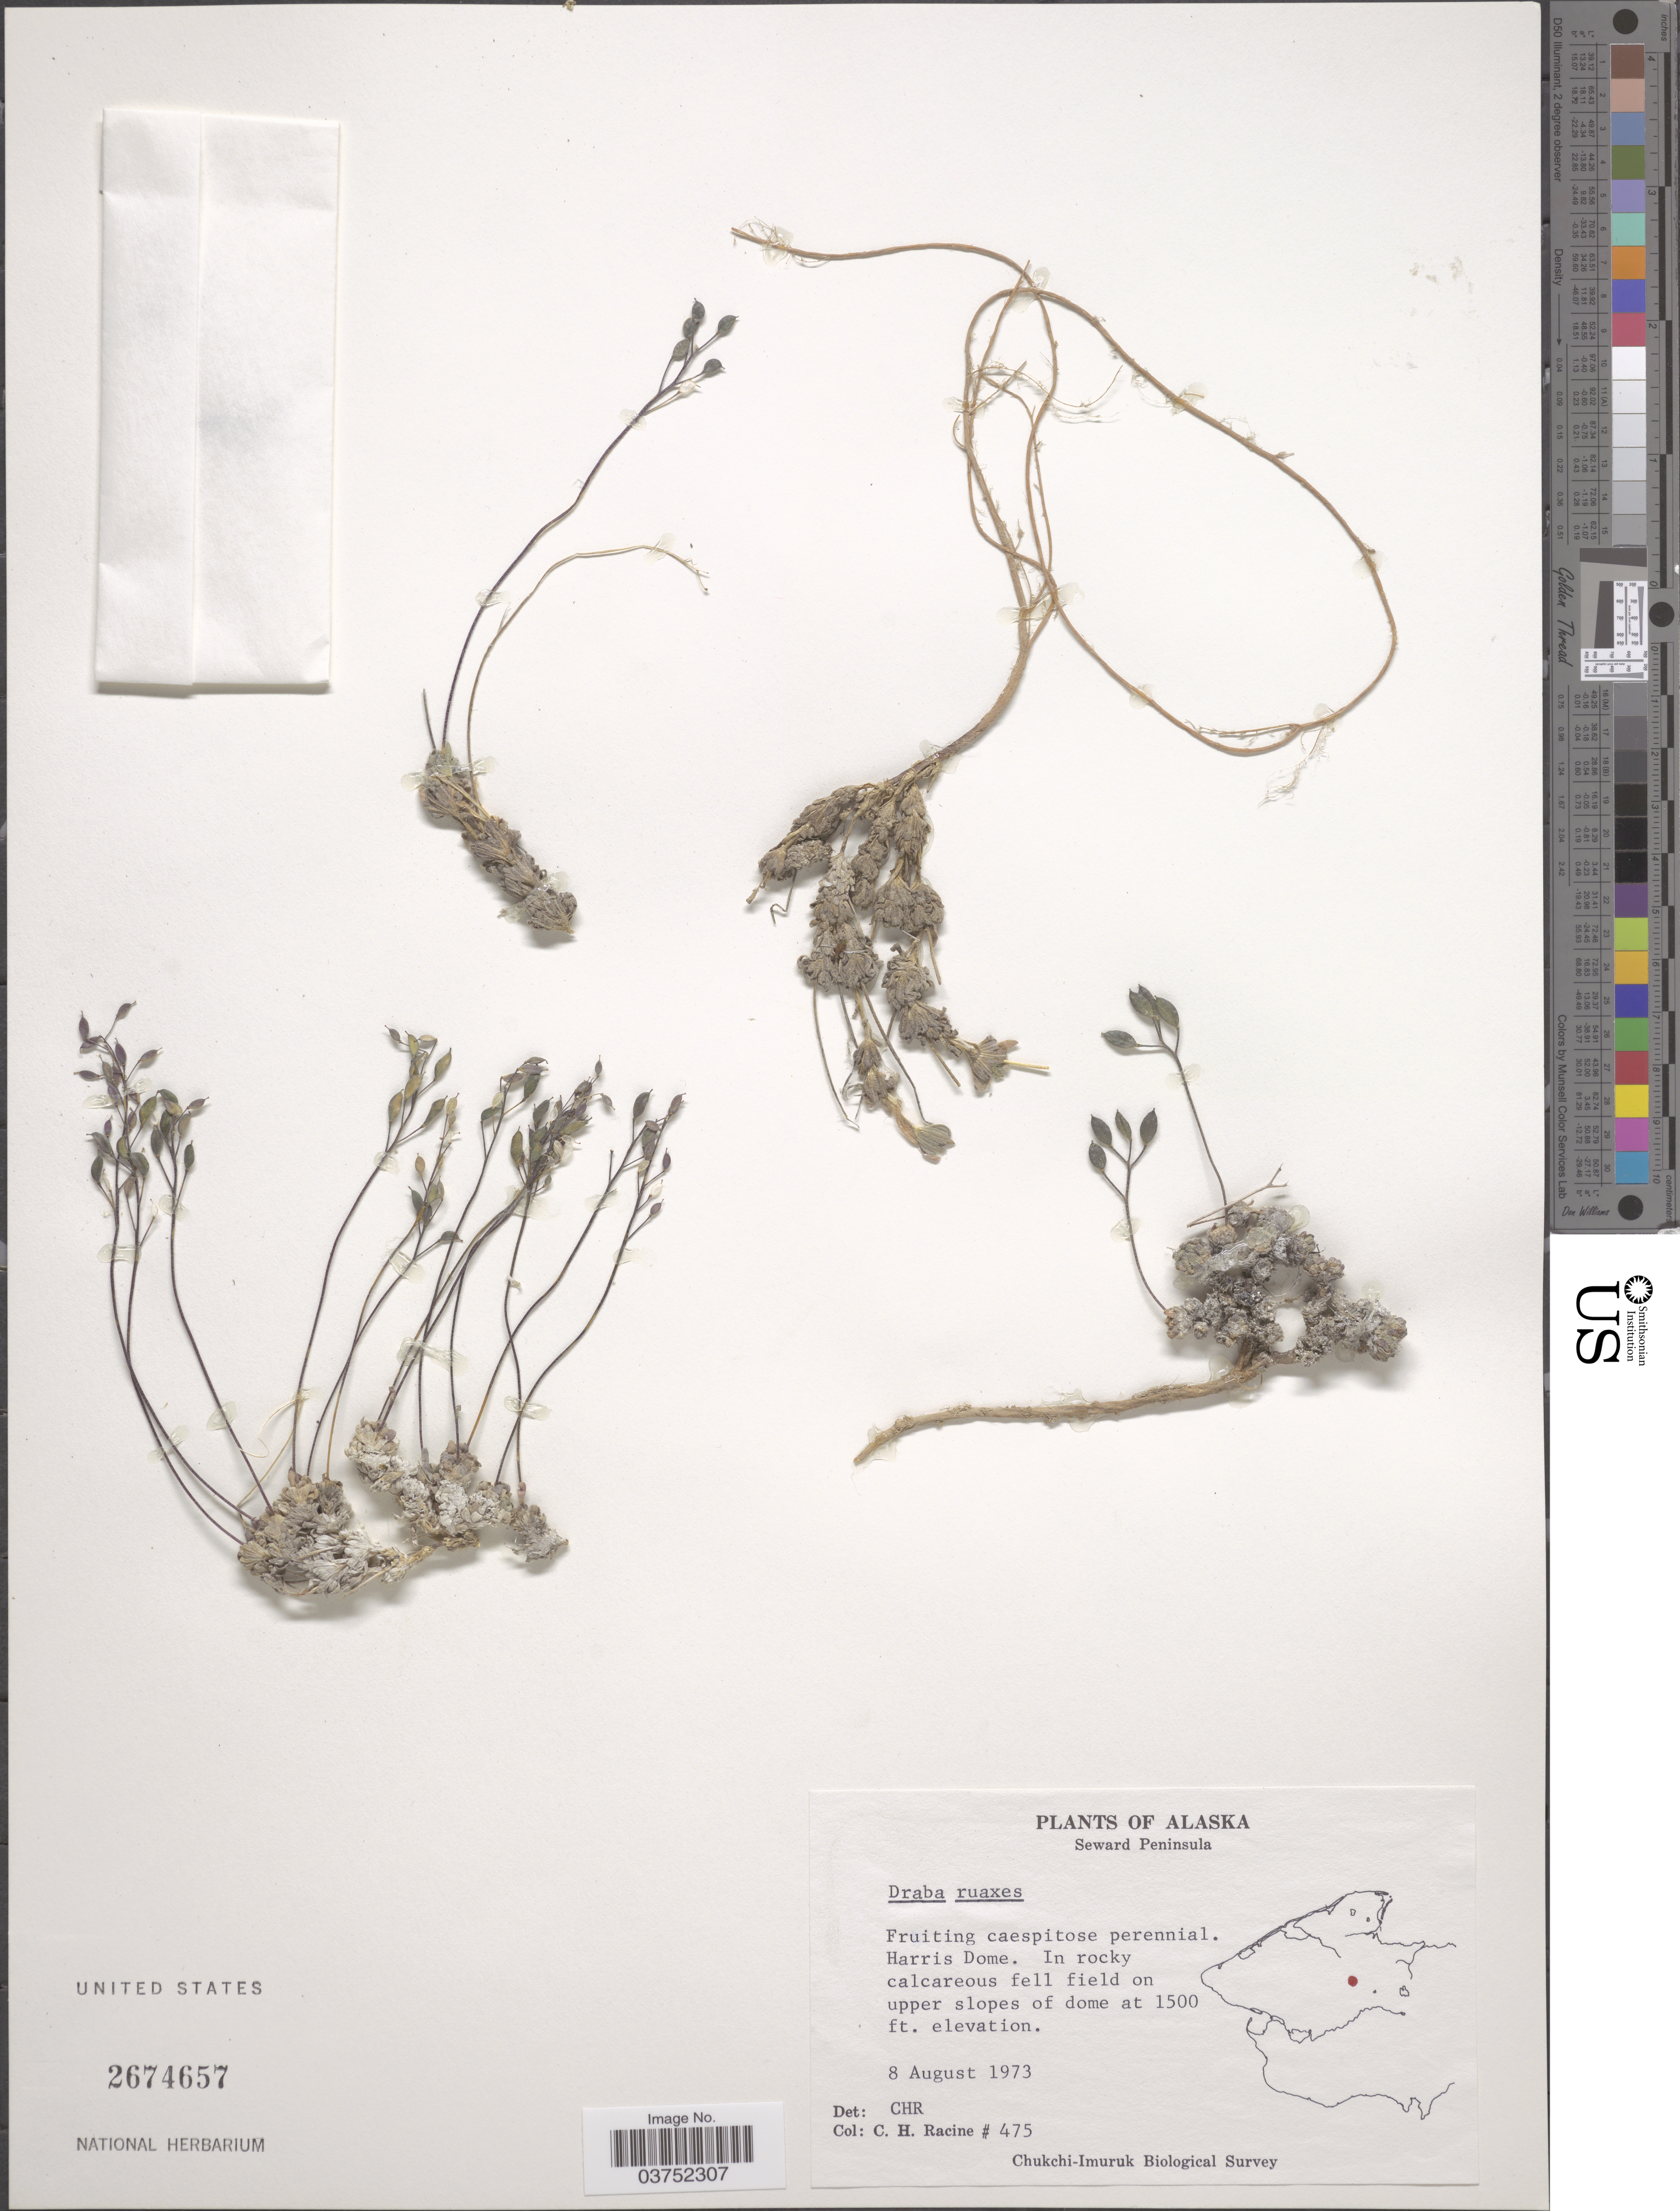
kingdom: Plantae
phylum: Tracheophyta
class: Magnoliopsida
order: Brassicales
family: Brassicaceae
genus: Draba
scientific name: Draba ruaxes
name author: (A. Gray) Payson & H. St. John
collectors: C. Racine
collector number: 475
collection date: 1973-08-08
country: United States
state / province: Alaska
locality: Seward Peninsula. Harris Dome. In rocky calcareous fell field on upper slopes of dome.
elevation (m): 457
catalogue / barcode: US 2674657